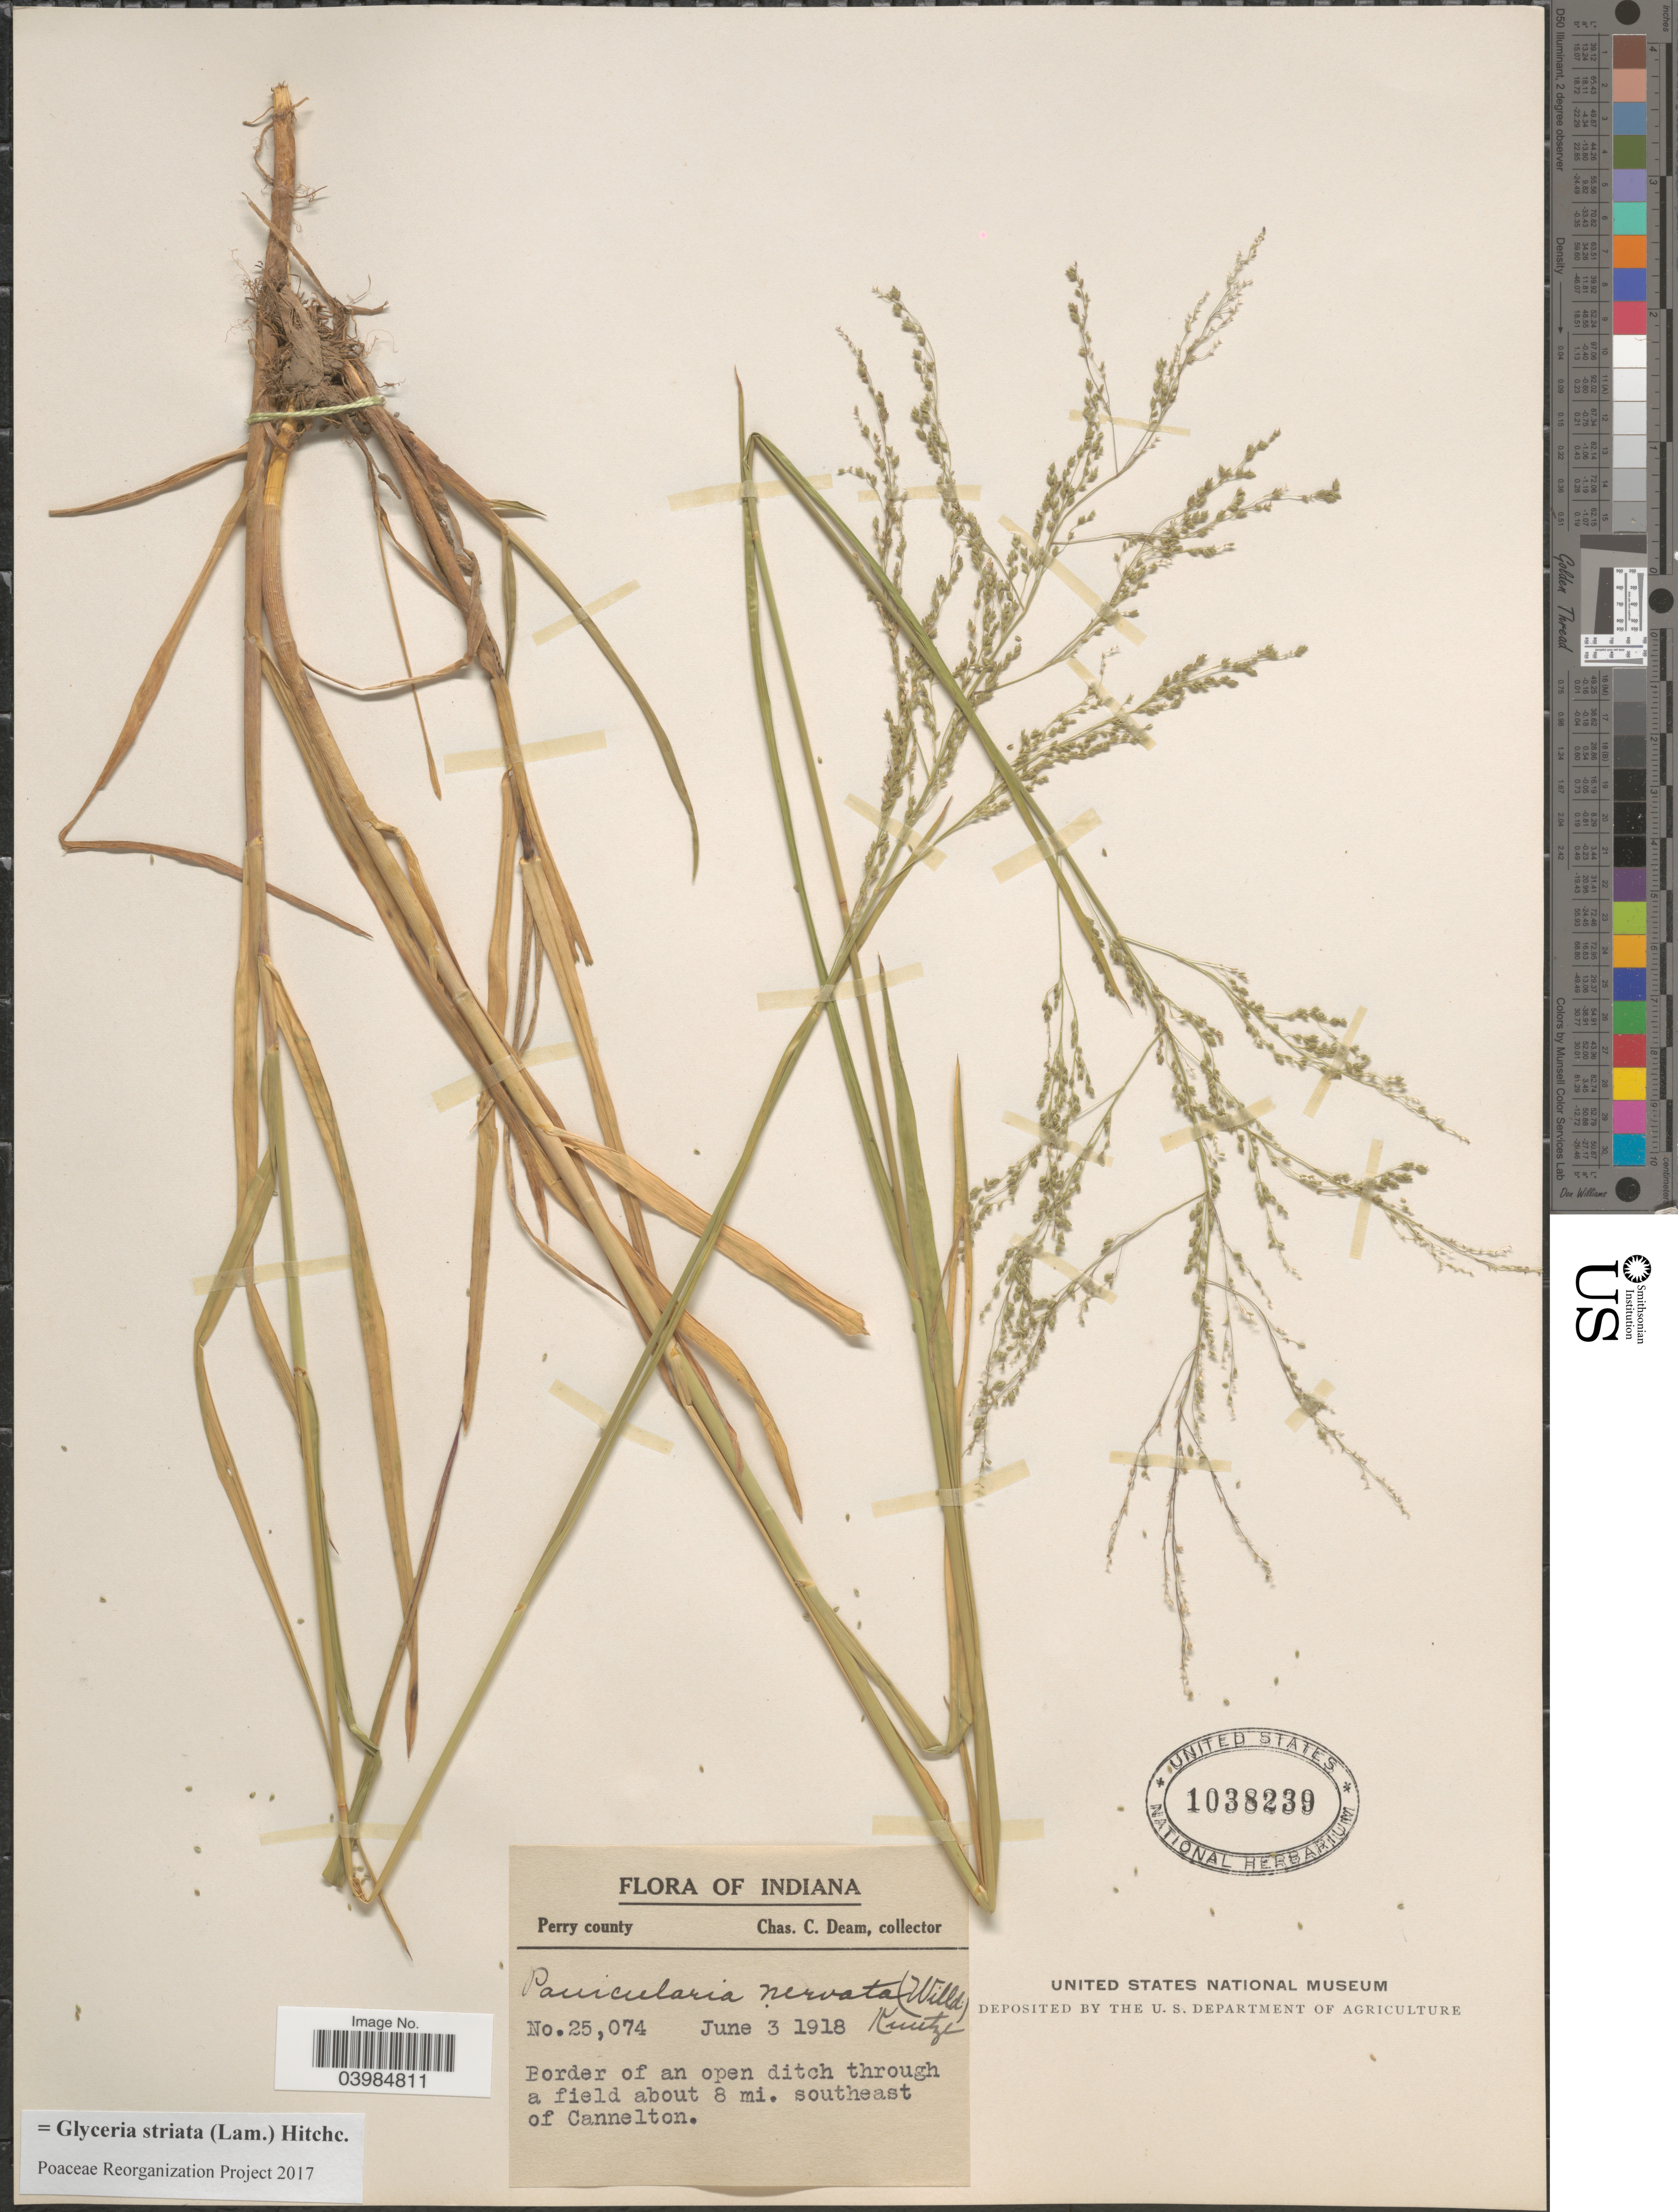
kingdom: Plantae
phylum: Tracheophyta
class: Liliopsida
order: Poales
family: Poaceae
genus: Glyceria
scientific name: Glyceria striata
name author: (Lam.) Hitchc.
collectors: C. C. Deam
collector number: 25074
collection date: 1918-06-03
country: United States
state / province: Indiana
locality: Perry county. Border of an open ditch through a field about 8 mi. southeast of Cannelton.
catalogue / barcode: US 1038239